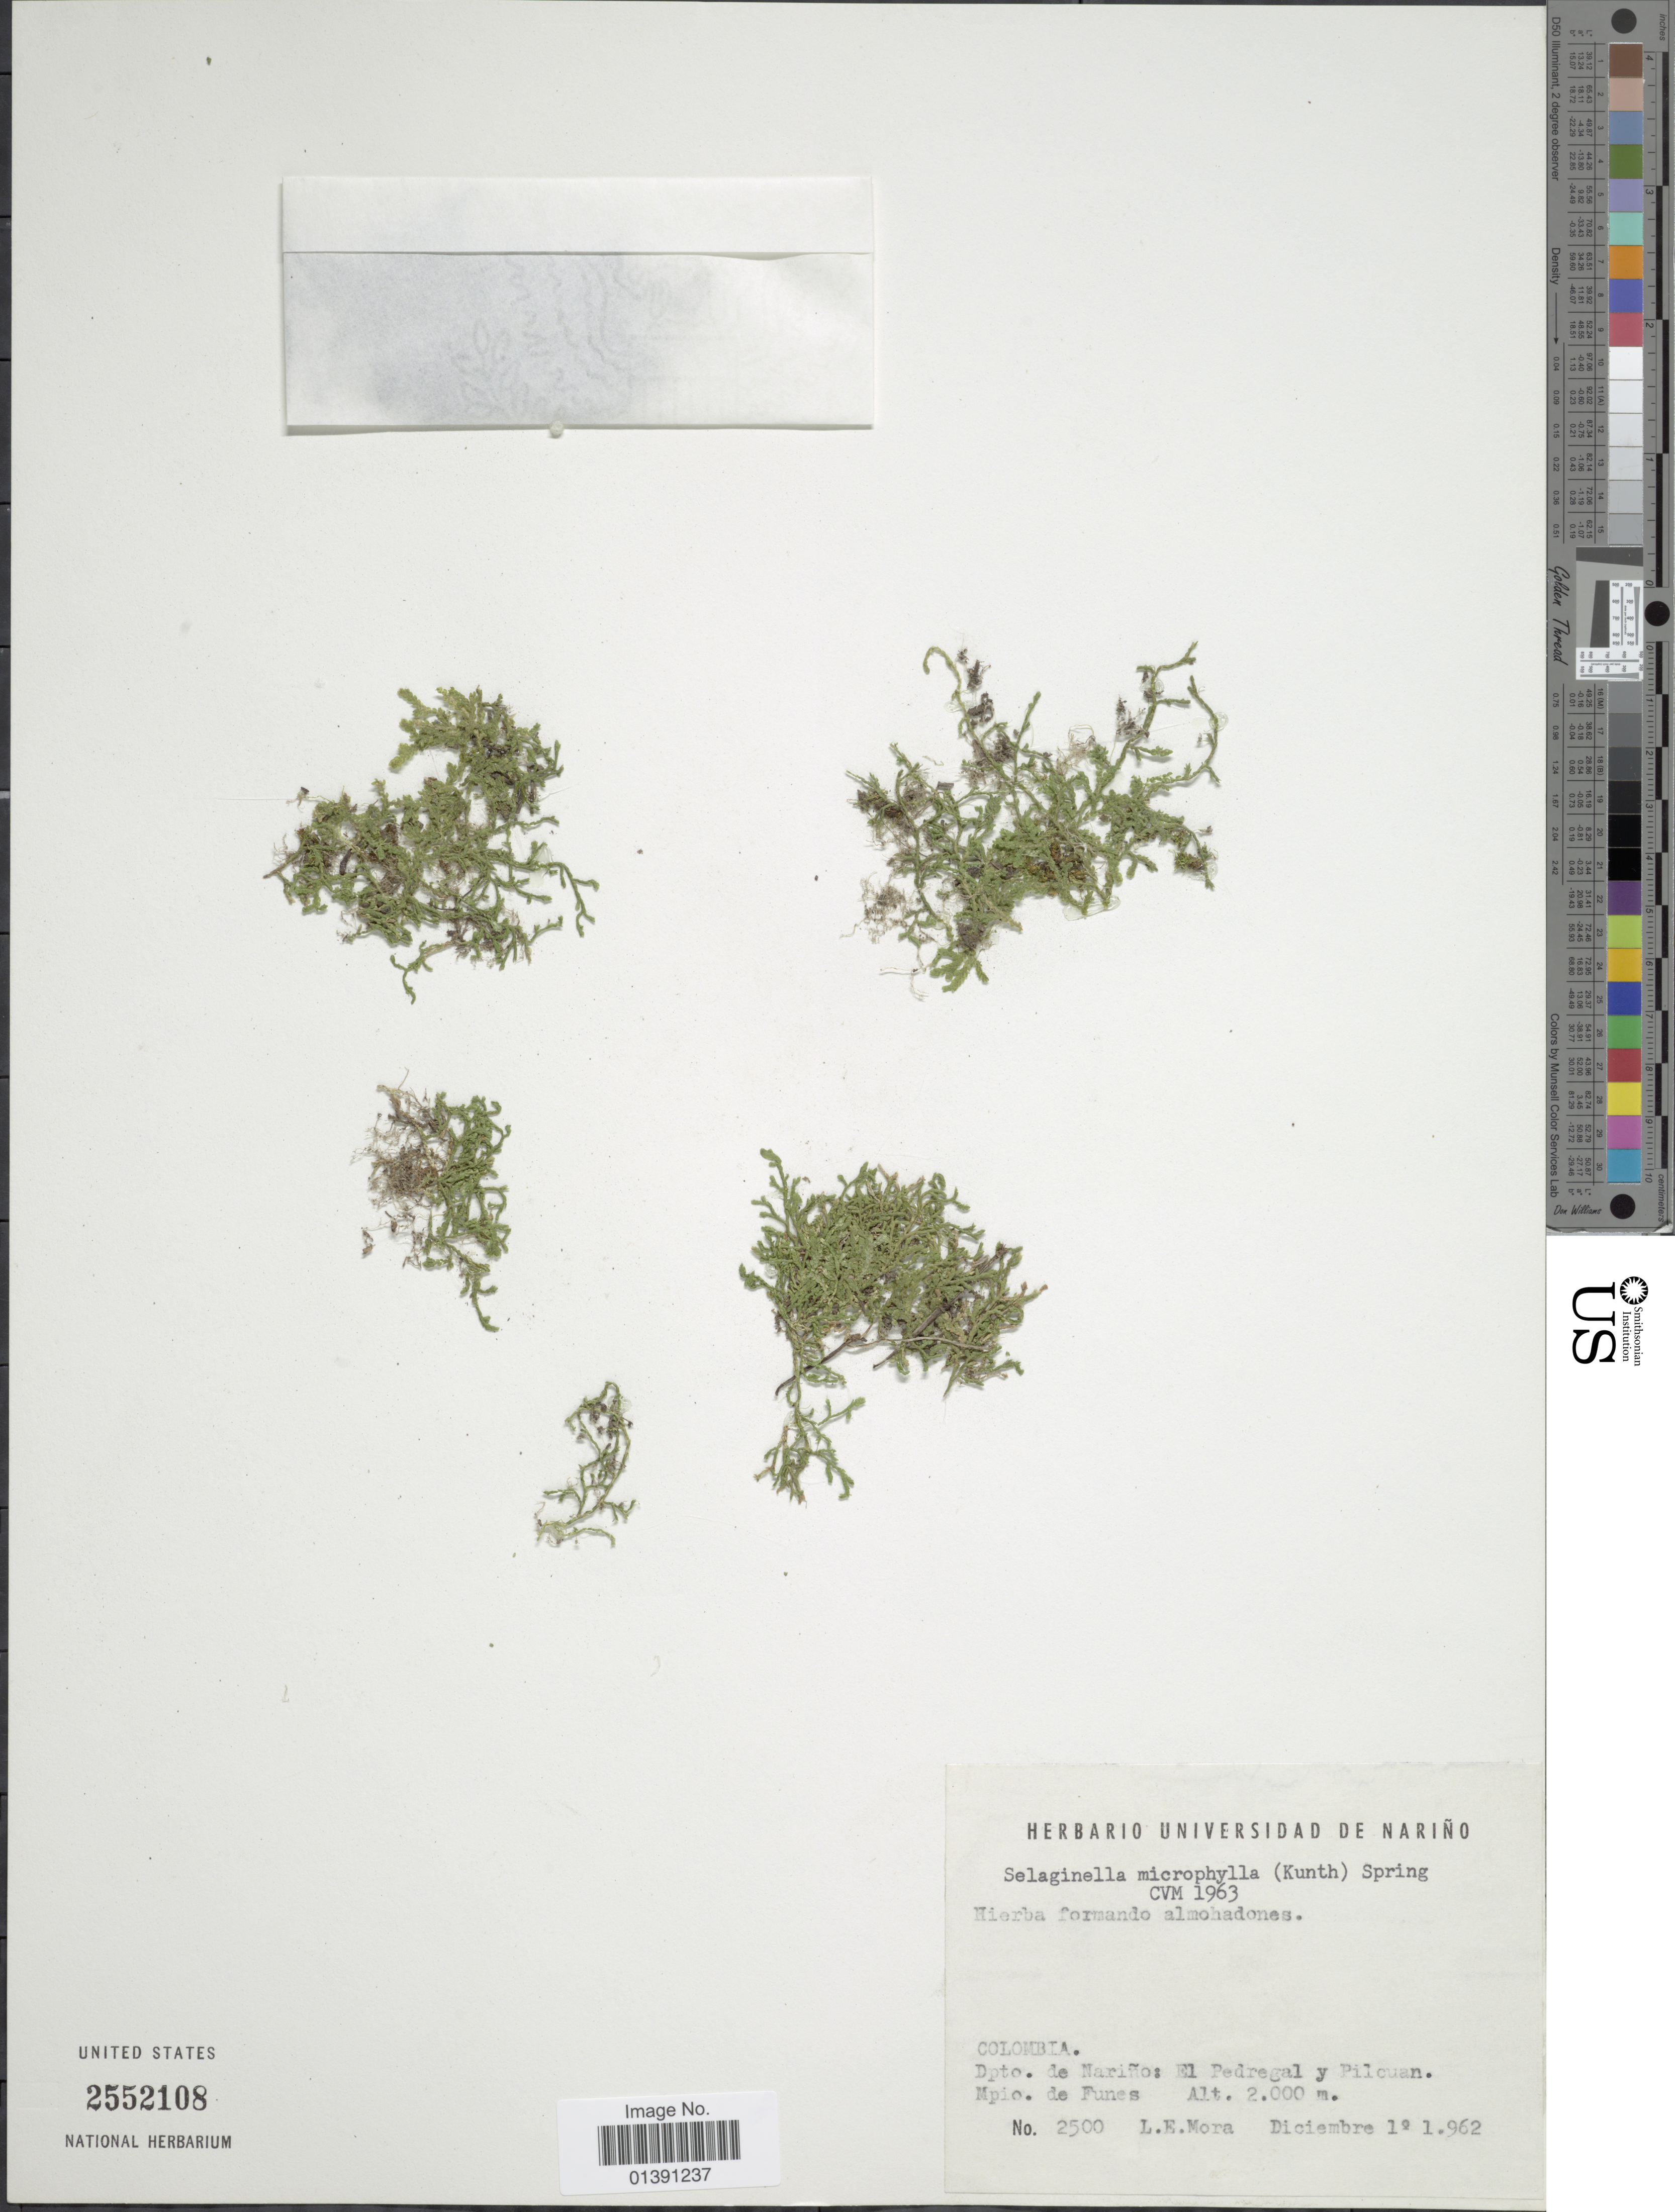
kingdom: Plantae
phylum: Tracheophyta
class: Lycopodiopsida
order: Selaginellales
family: Selaginellaceae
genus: Selaginella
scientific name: Selaginella microphylla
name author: (Kunth) Spring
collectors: L. Mora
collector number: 2500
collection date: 1962-12-01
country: Colombia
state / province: Nariño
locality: El Pedregal y Pilcuan, Mpio de Funes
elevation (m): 2000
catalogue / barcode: US 2552108